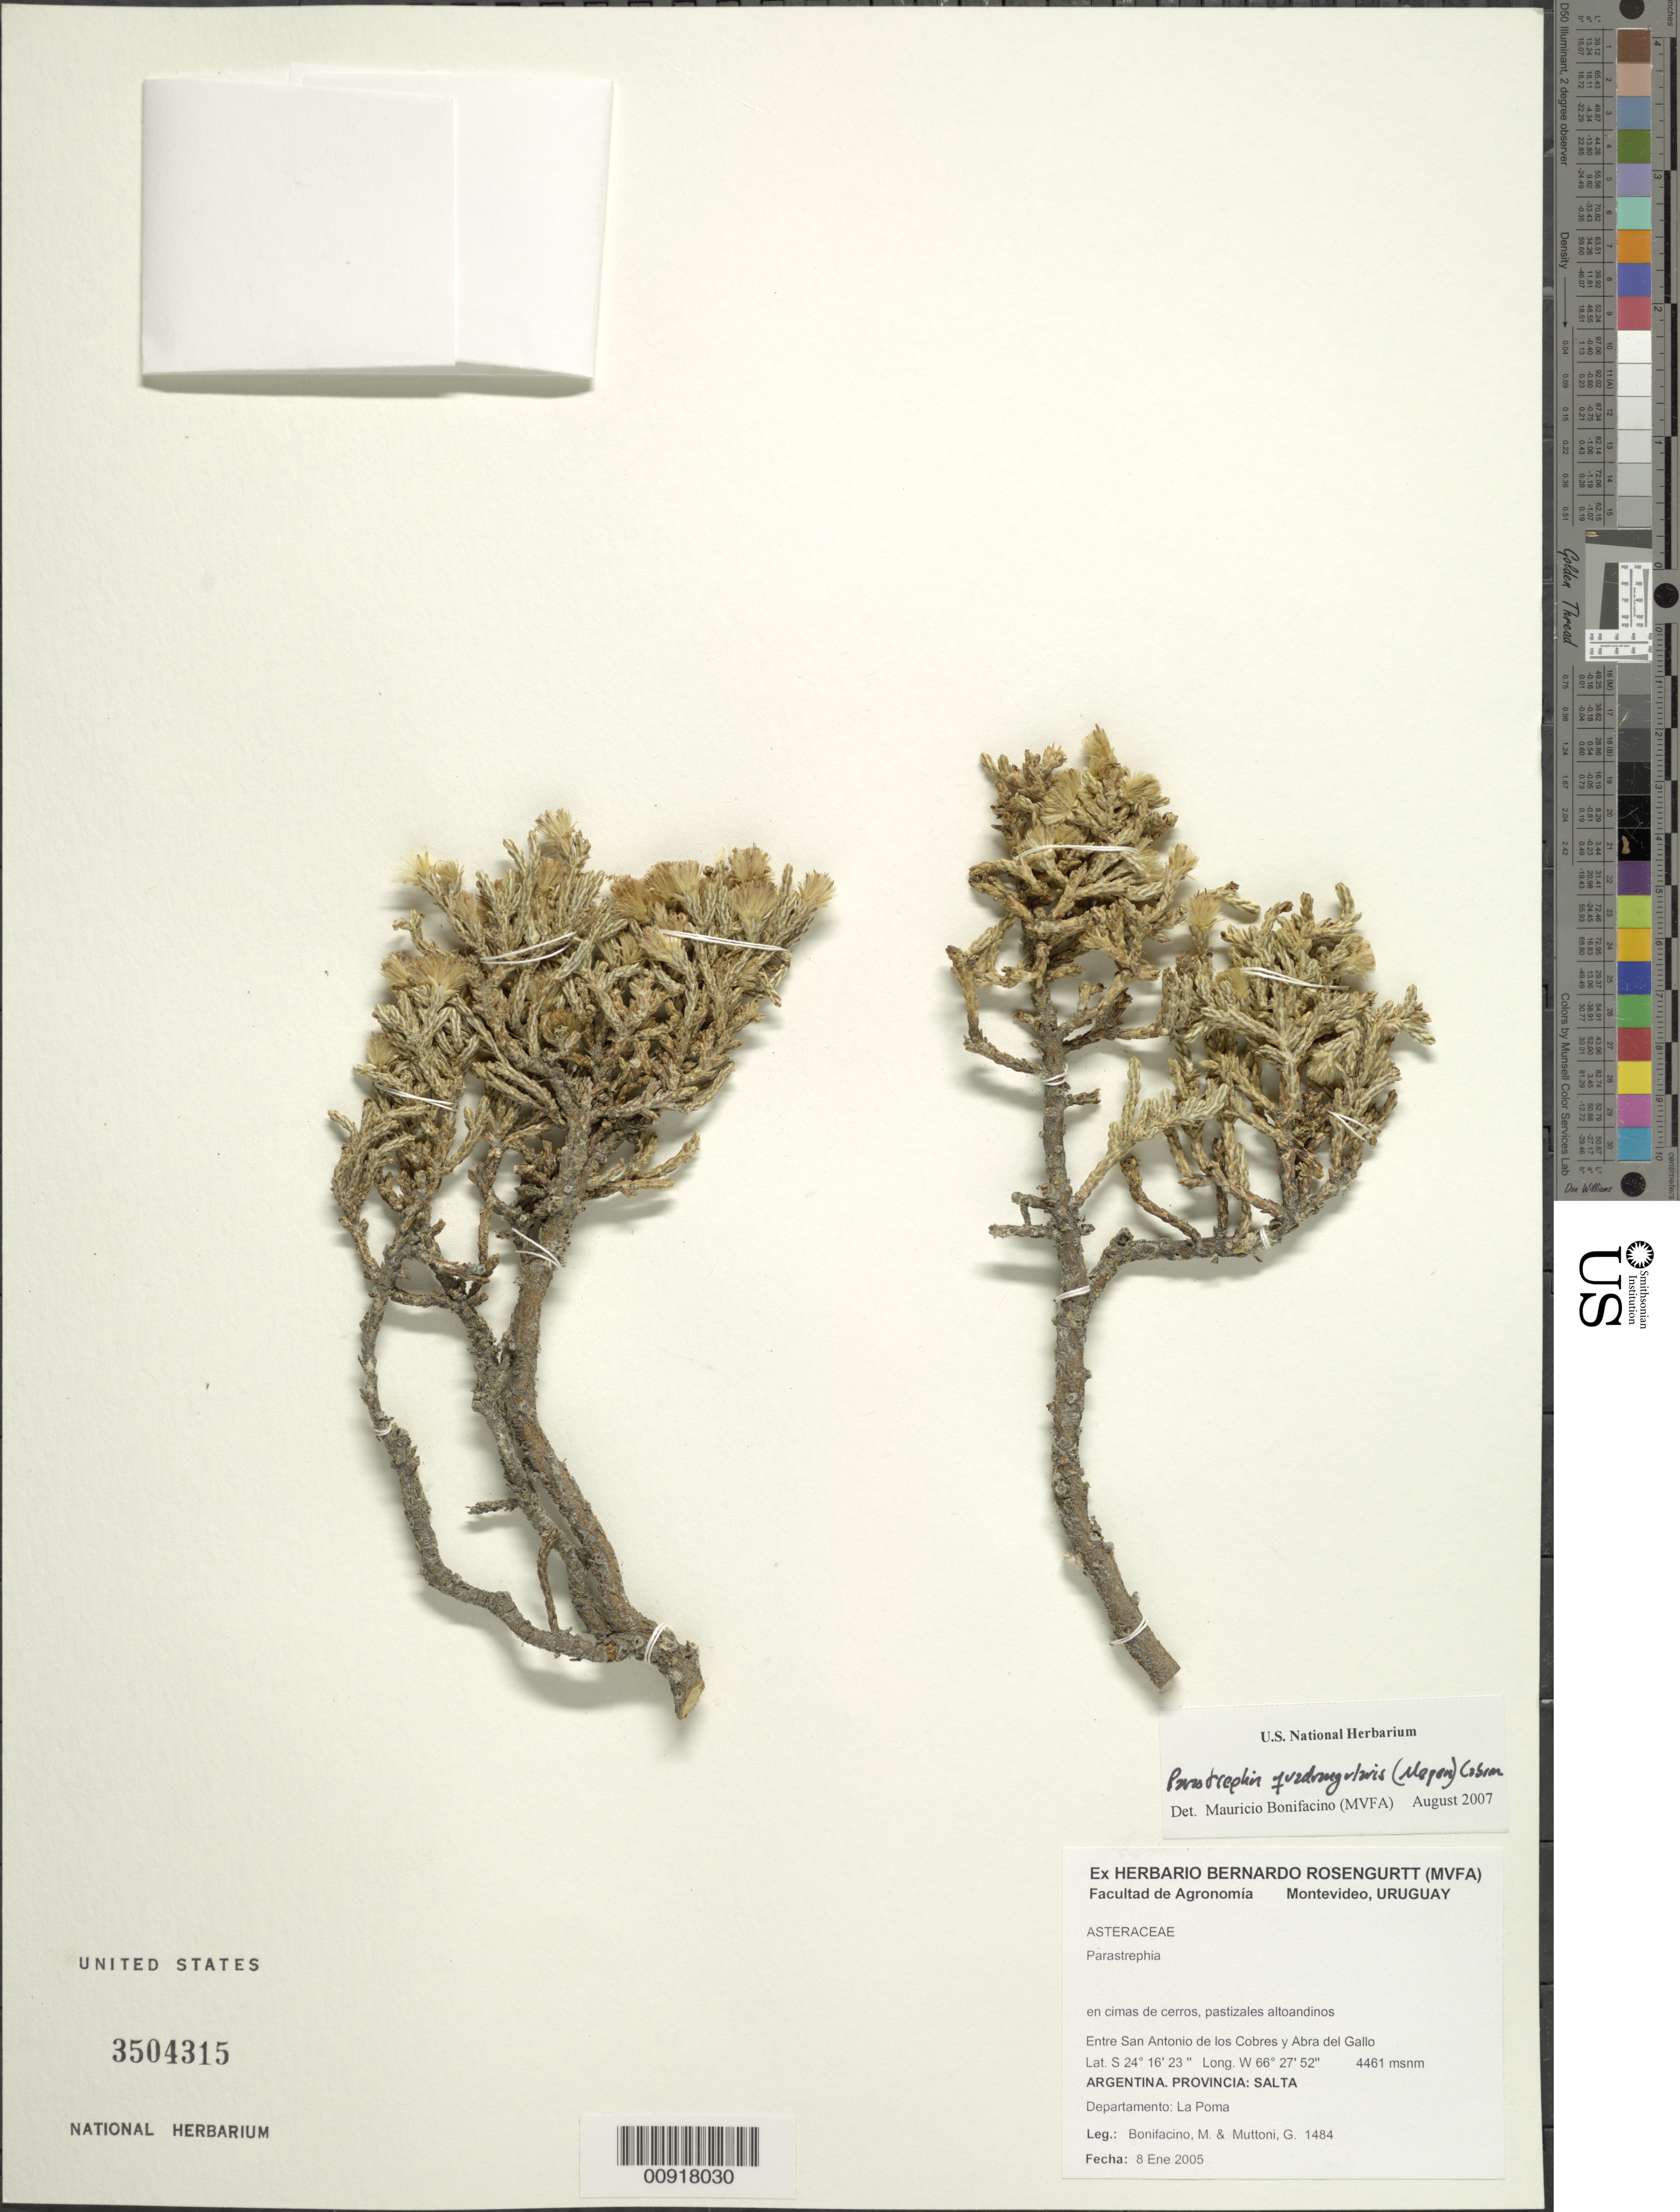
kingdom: Plantae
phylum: Tracheophyta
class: Magnoliopsida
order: Asterales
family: Asteraceae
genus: Parastrephia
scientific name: Parastrephia quadrangularis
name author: (Meyen) Cabrera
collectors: M. Bonifacino & G. Muttoni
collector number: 1484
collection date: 2005-01-08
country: Argentina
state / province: Salta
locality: Dpto. La Poma, entre San Antonio de los Cobres y Abra del Gallo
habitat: Cimas de cerros, pastizales altoandinos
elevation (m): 4461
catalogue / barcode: US 3504315